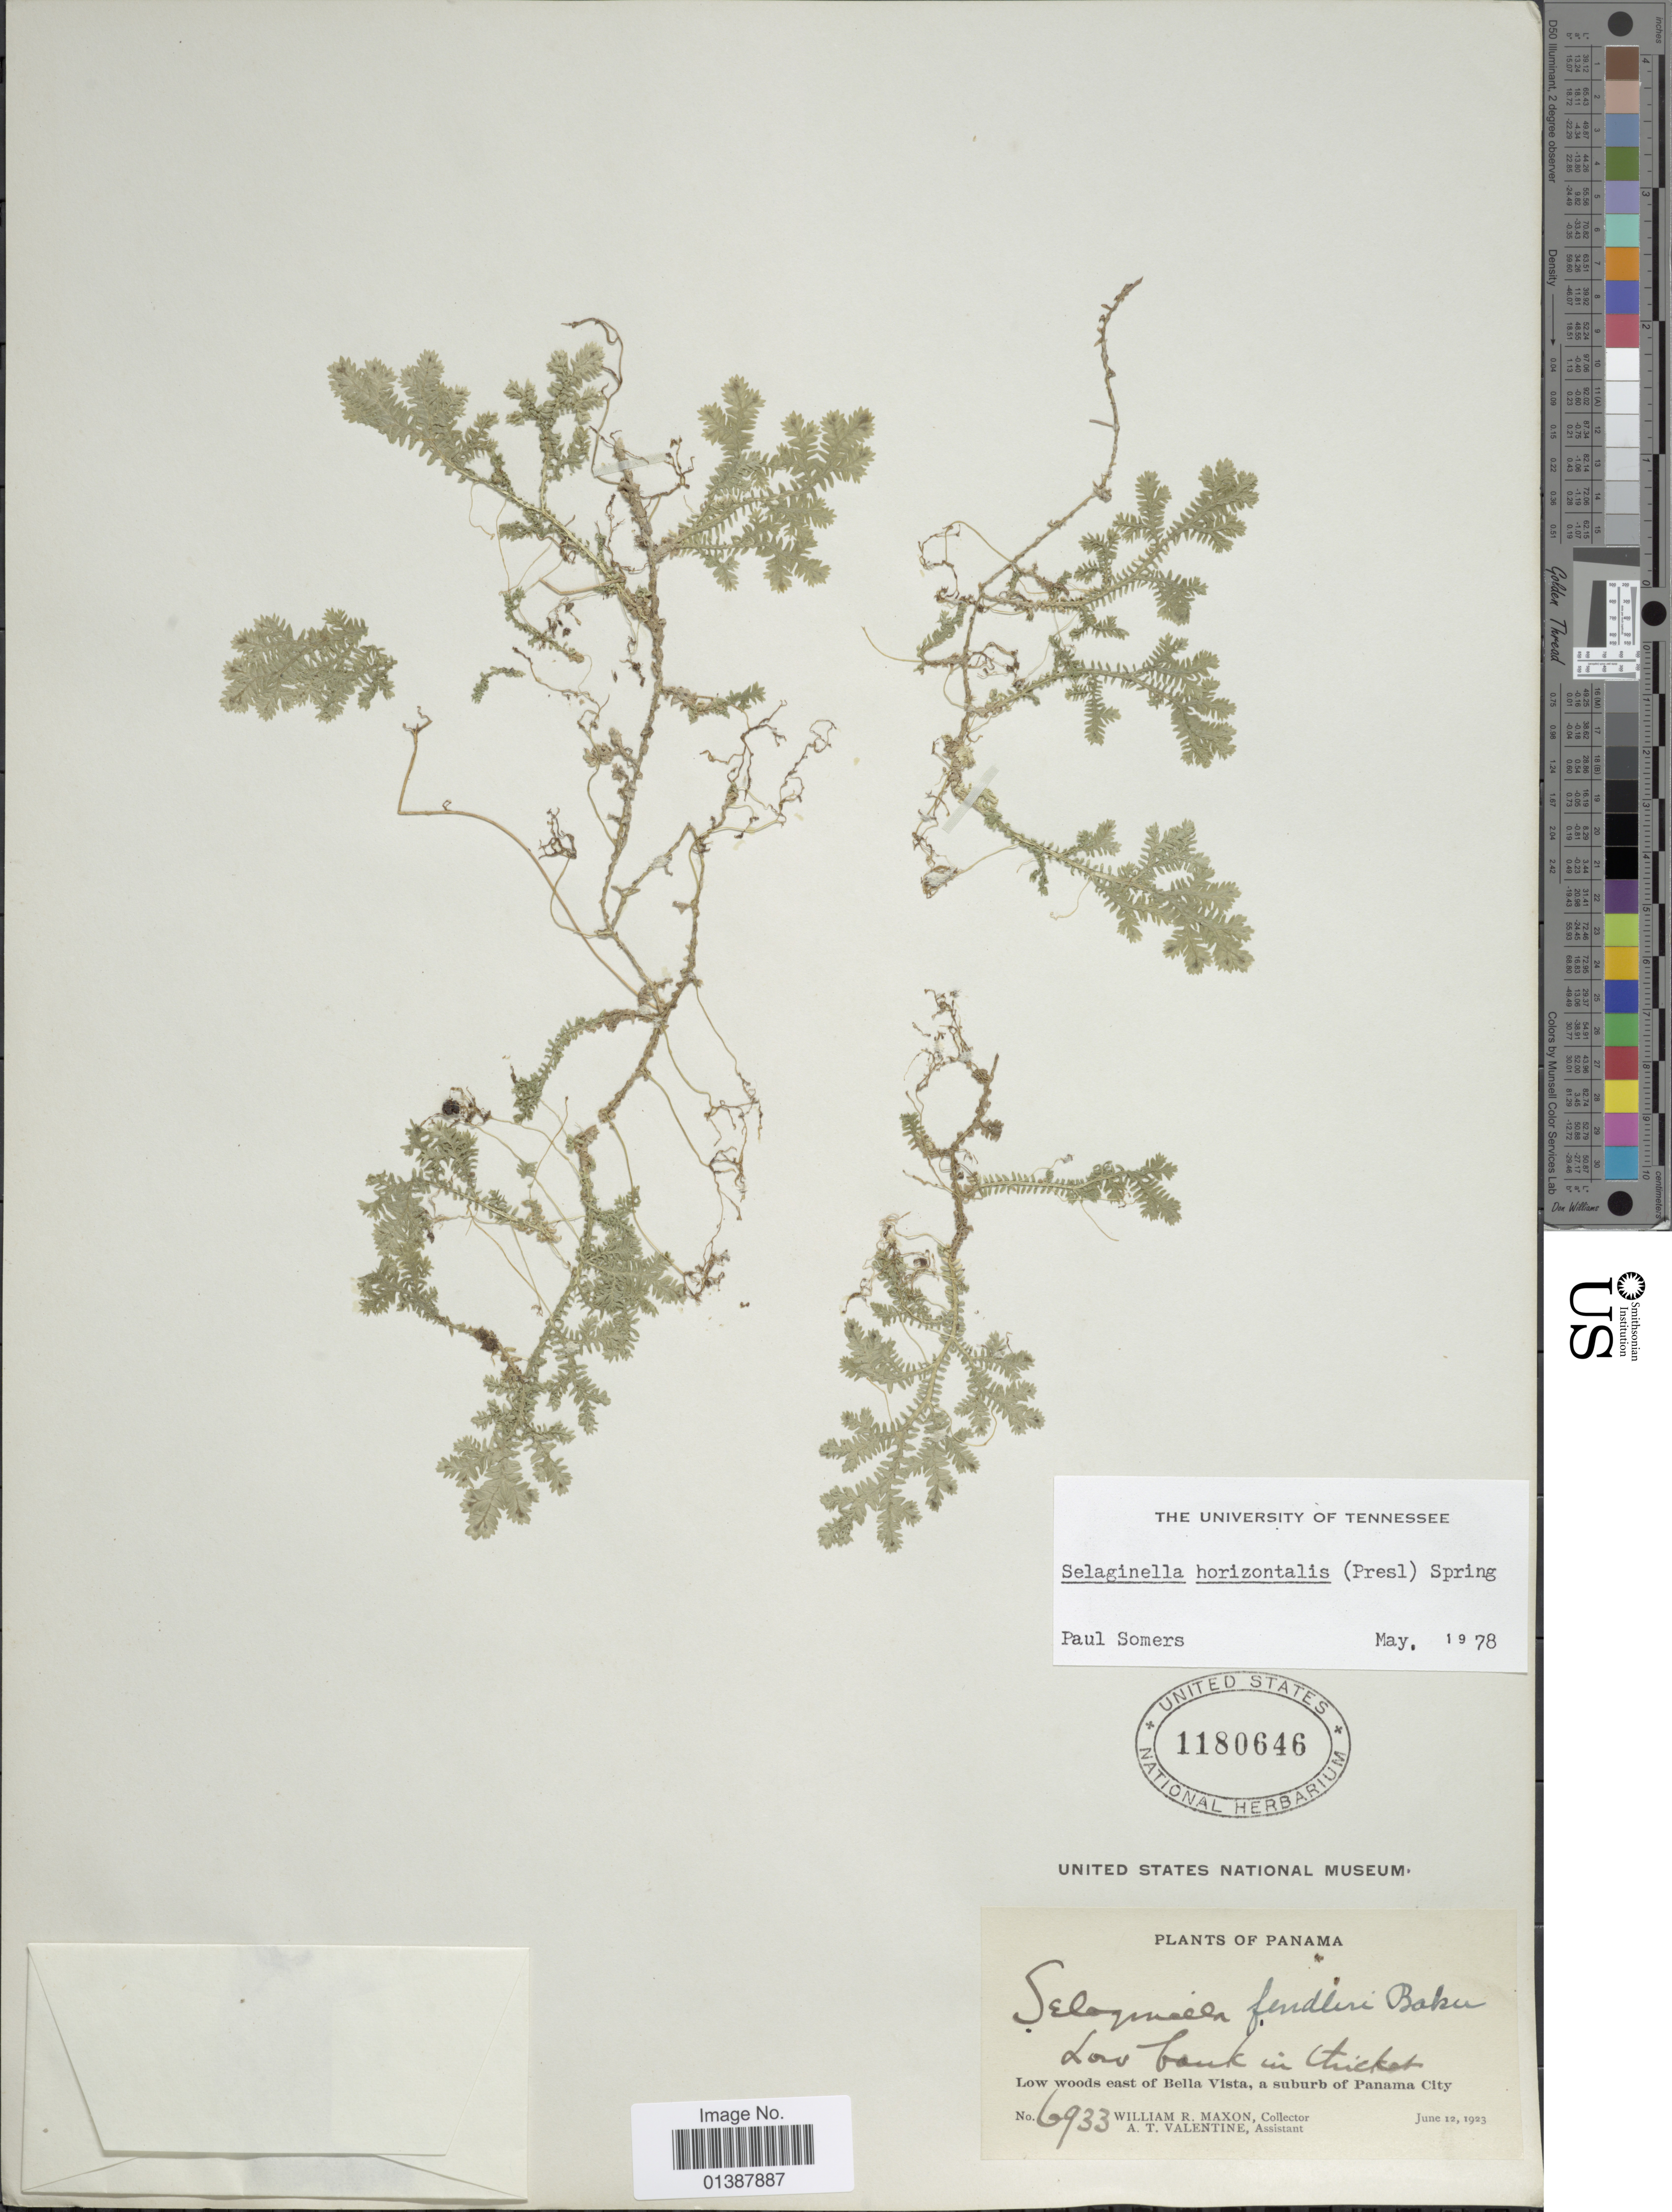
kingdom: Plantae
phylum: Tracheophyta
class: Lycopodiopsida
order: Selaginellales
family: Selaginellaceae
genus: Selaginella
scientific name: Selaginella horizontalis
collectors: W. R. Maxon & A. Valentine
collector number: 6933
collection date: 1923-06-12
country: Panama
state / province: Colón / Panamá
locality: Low woods east of Bella Vista, a suburb of Panama Ciity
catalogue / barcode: US 1180646